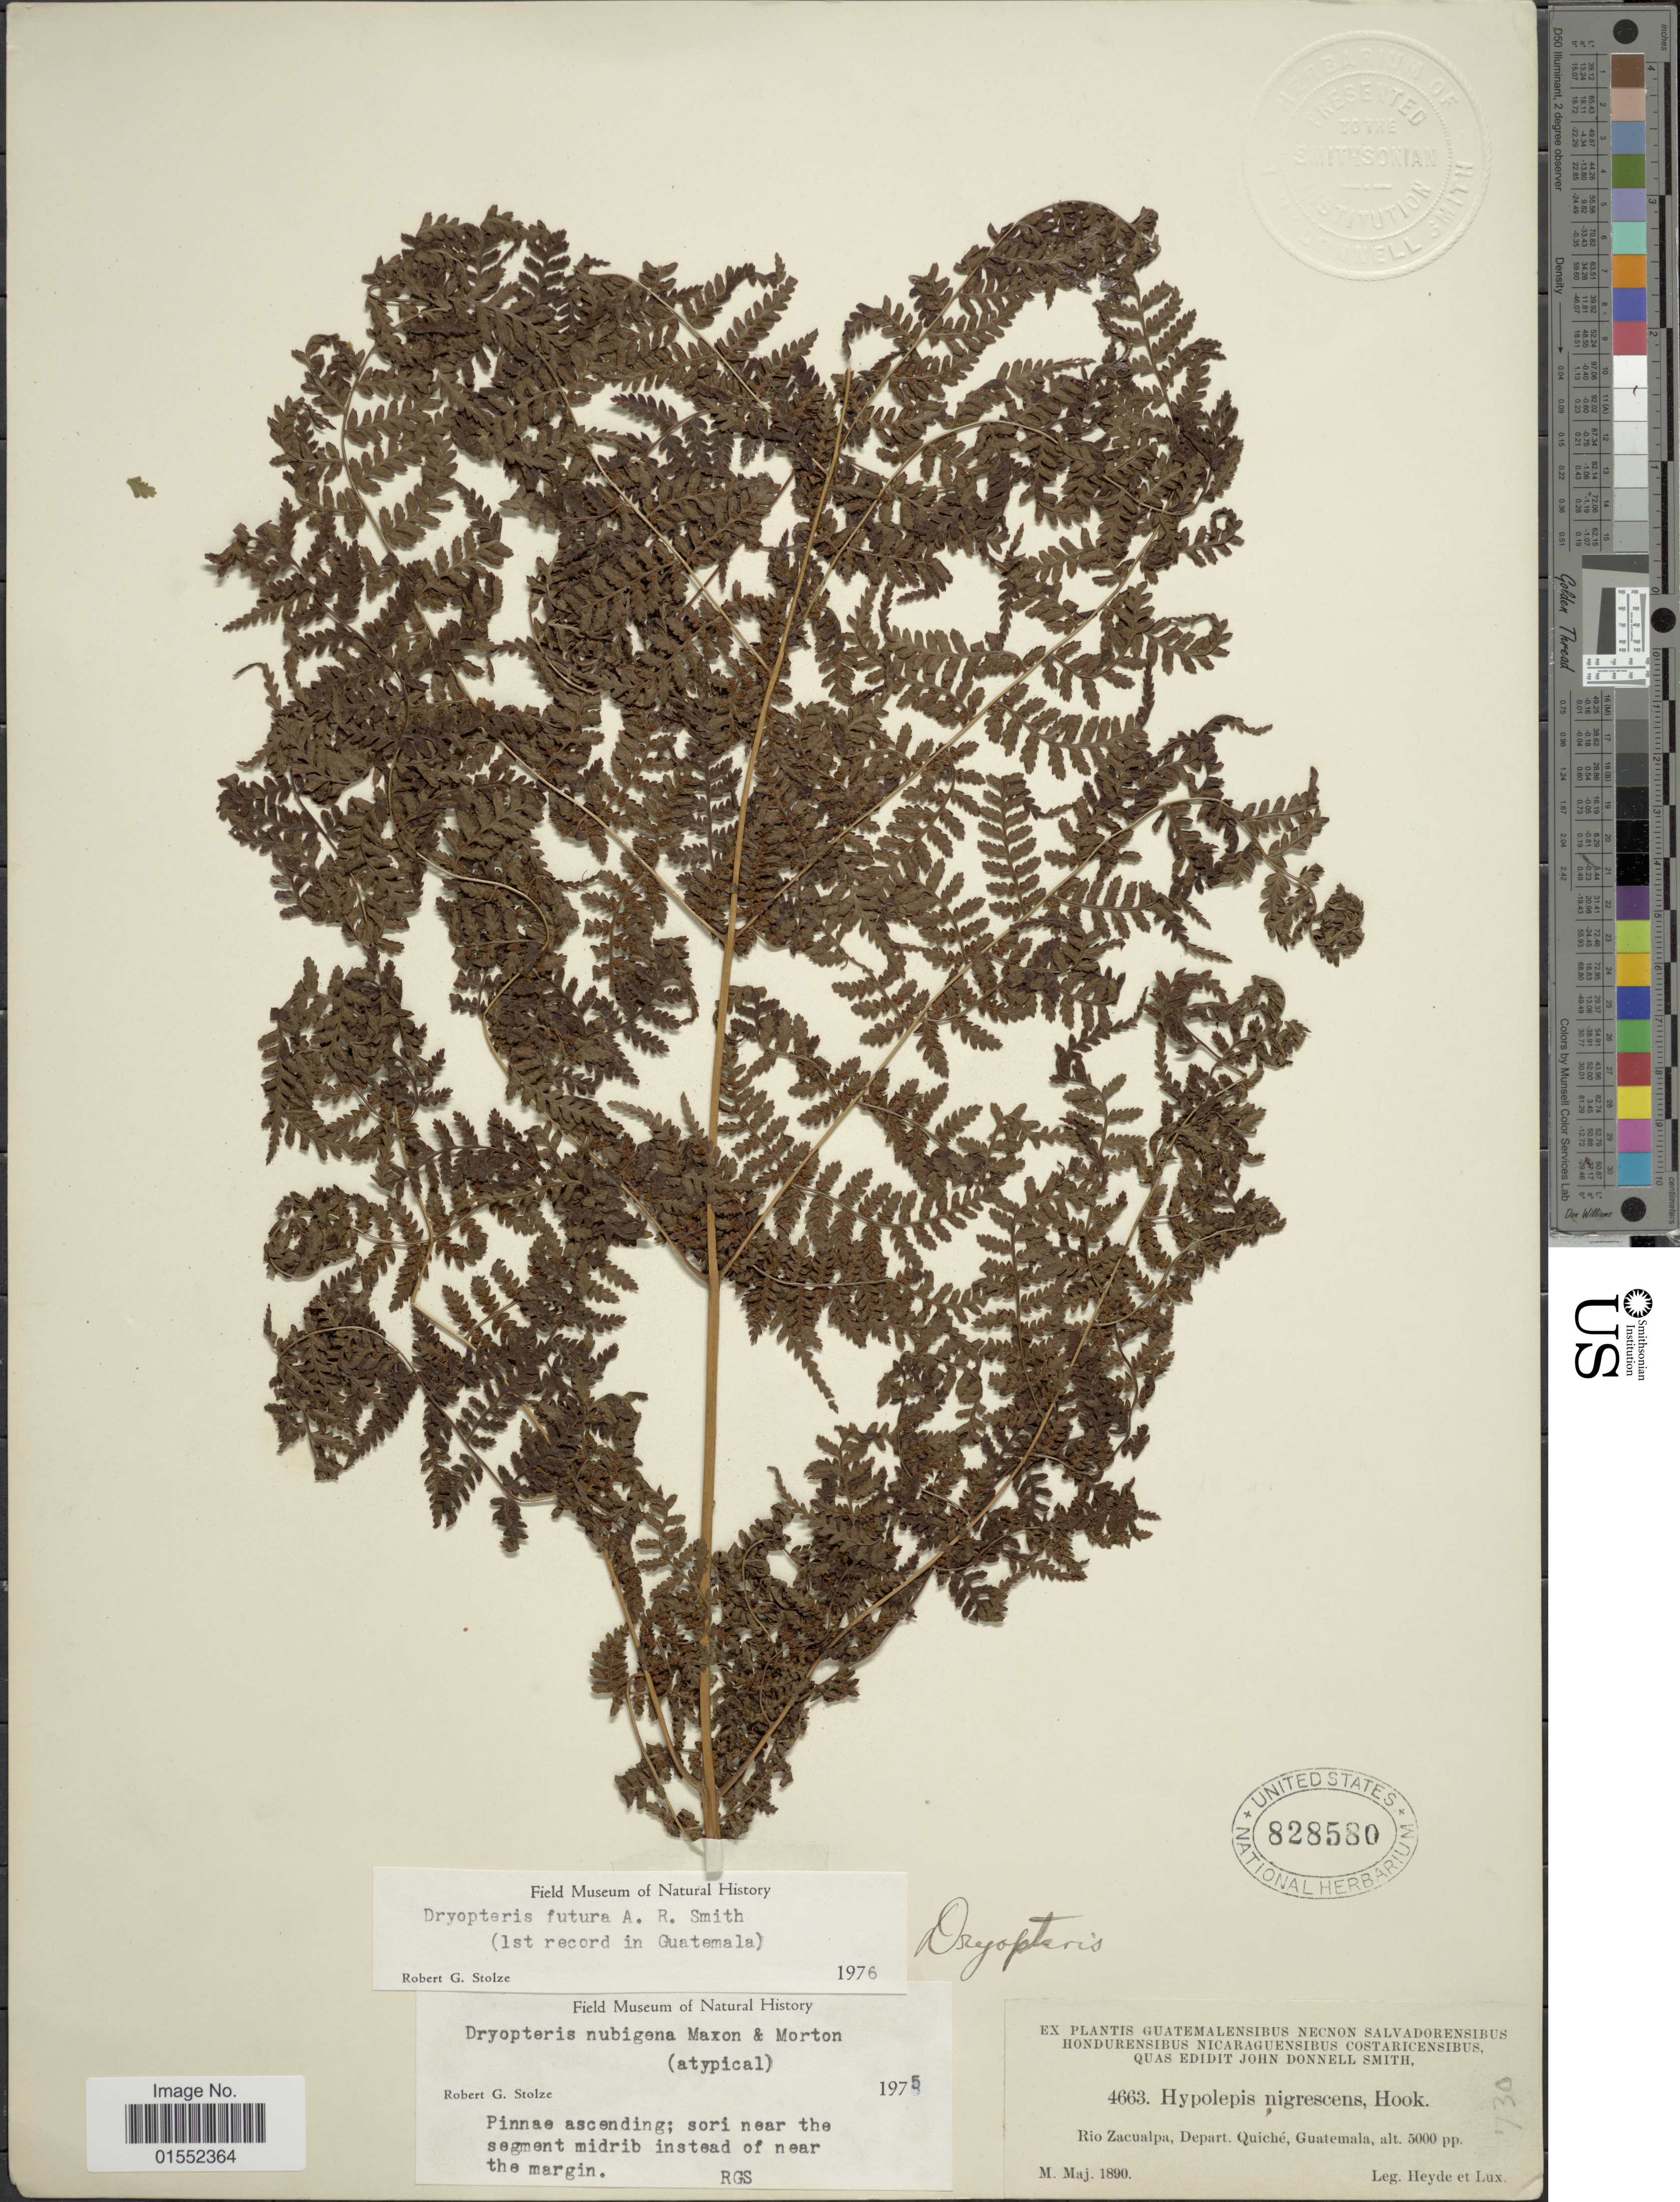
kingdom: Plantae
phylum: Tracheophyta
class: Polypodiopsida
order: Polypodiales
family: Dryopteridaceae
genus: Dryopteris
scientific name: Dryopteris futura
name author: A.R. Sm.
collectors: Heyde & Lux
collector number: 4663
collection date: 1890-05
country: Guatemala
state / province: El Quiché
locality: Rio Zacualpa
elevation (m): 1524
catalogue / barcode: US 828580